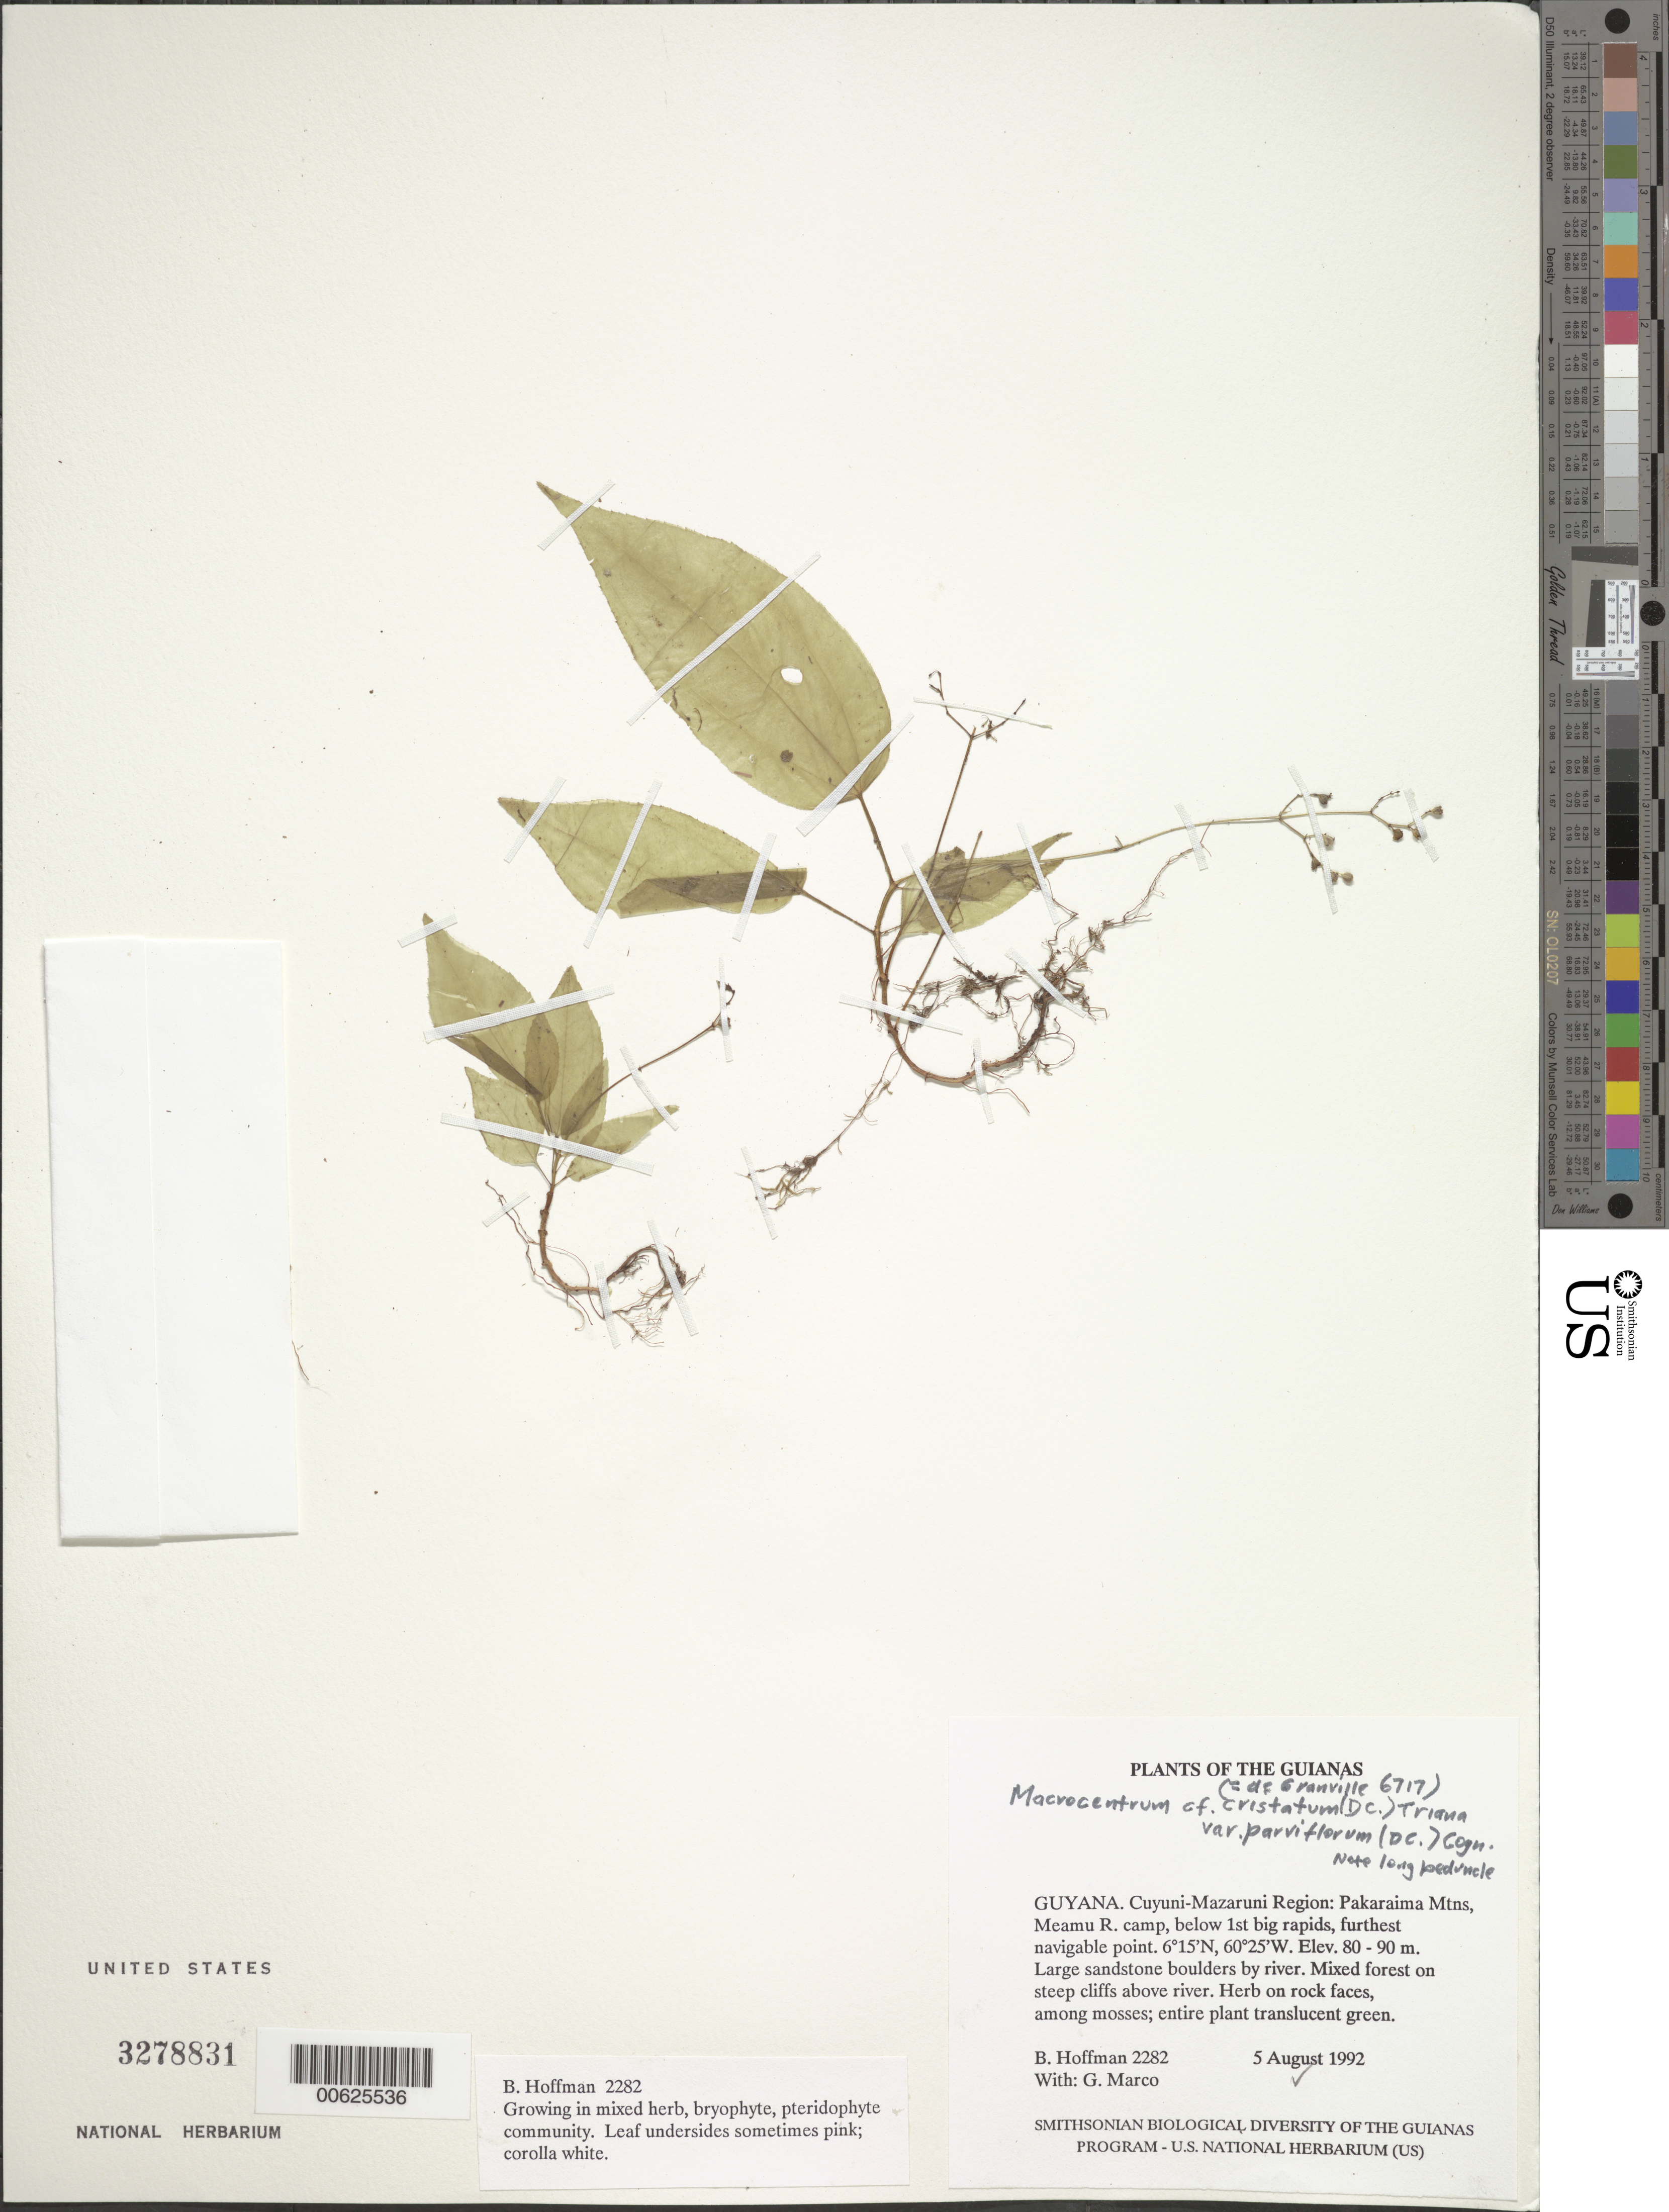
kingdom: Plantae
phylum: Tracheophyta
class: Magnoliopsida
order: Myrtales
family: Melastomataceae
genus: Macrocentrum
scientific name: Macrocentrum cristatum var. parviflorum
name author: (DC.) Cogn.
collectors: B. Hoffman & G. Marco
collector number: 2282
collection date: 1992-08-05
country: Guyana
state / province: Cuyuni-Mazaruni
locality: The Guianas, Cuyuni-Mazaruni Region: Pakaraima Mtns, Meamu R. camp, below 1st big rapids.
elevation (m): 80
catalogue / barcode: US 3278831